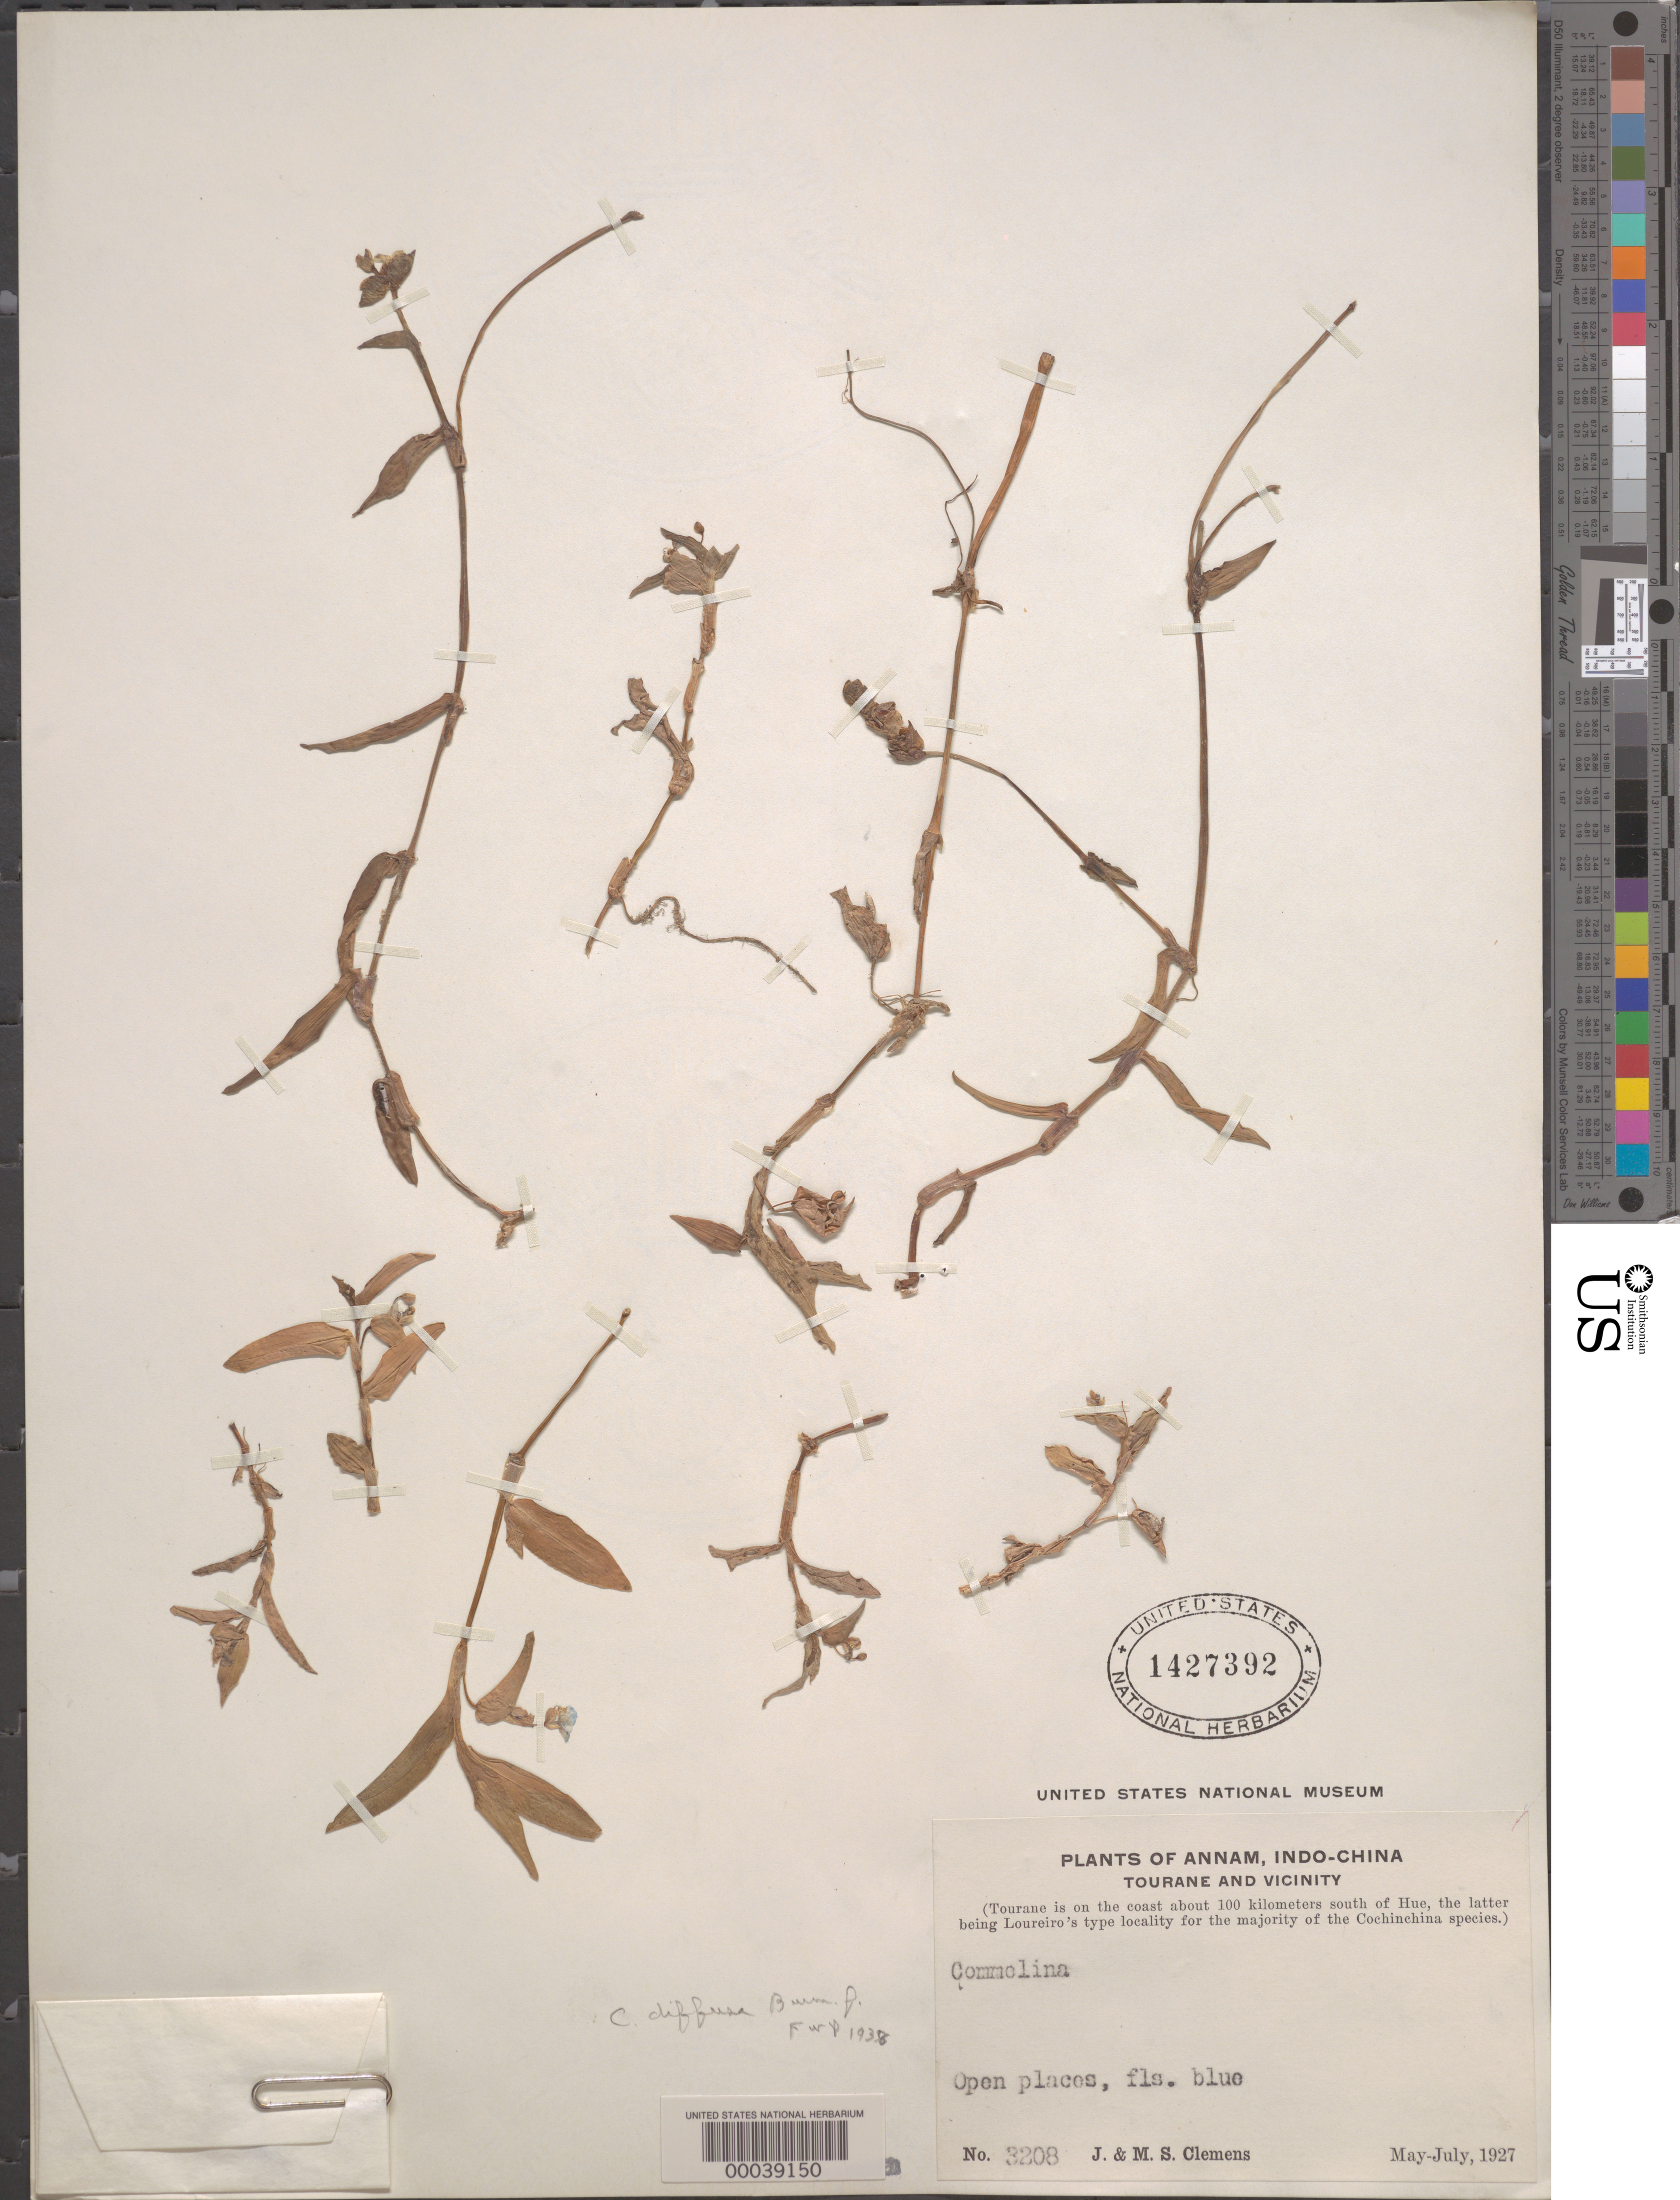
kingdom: Plantae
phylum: Tracheophyta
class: Liliopsida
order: Commelinales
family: Commelinaceae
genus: Commelina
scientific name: Commelina diffusa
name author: Burm. f.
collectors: J. Clemens & M. S. Clemens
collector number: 3208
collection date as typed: May 1927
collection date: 1927-05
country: Vietnam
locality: Tourane, s of hue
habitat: Open places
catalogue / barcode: US 1427392